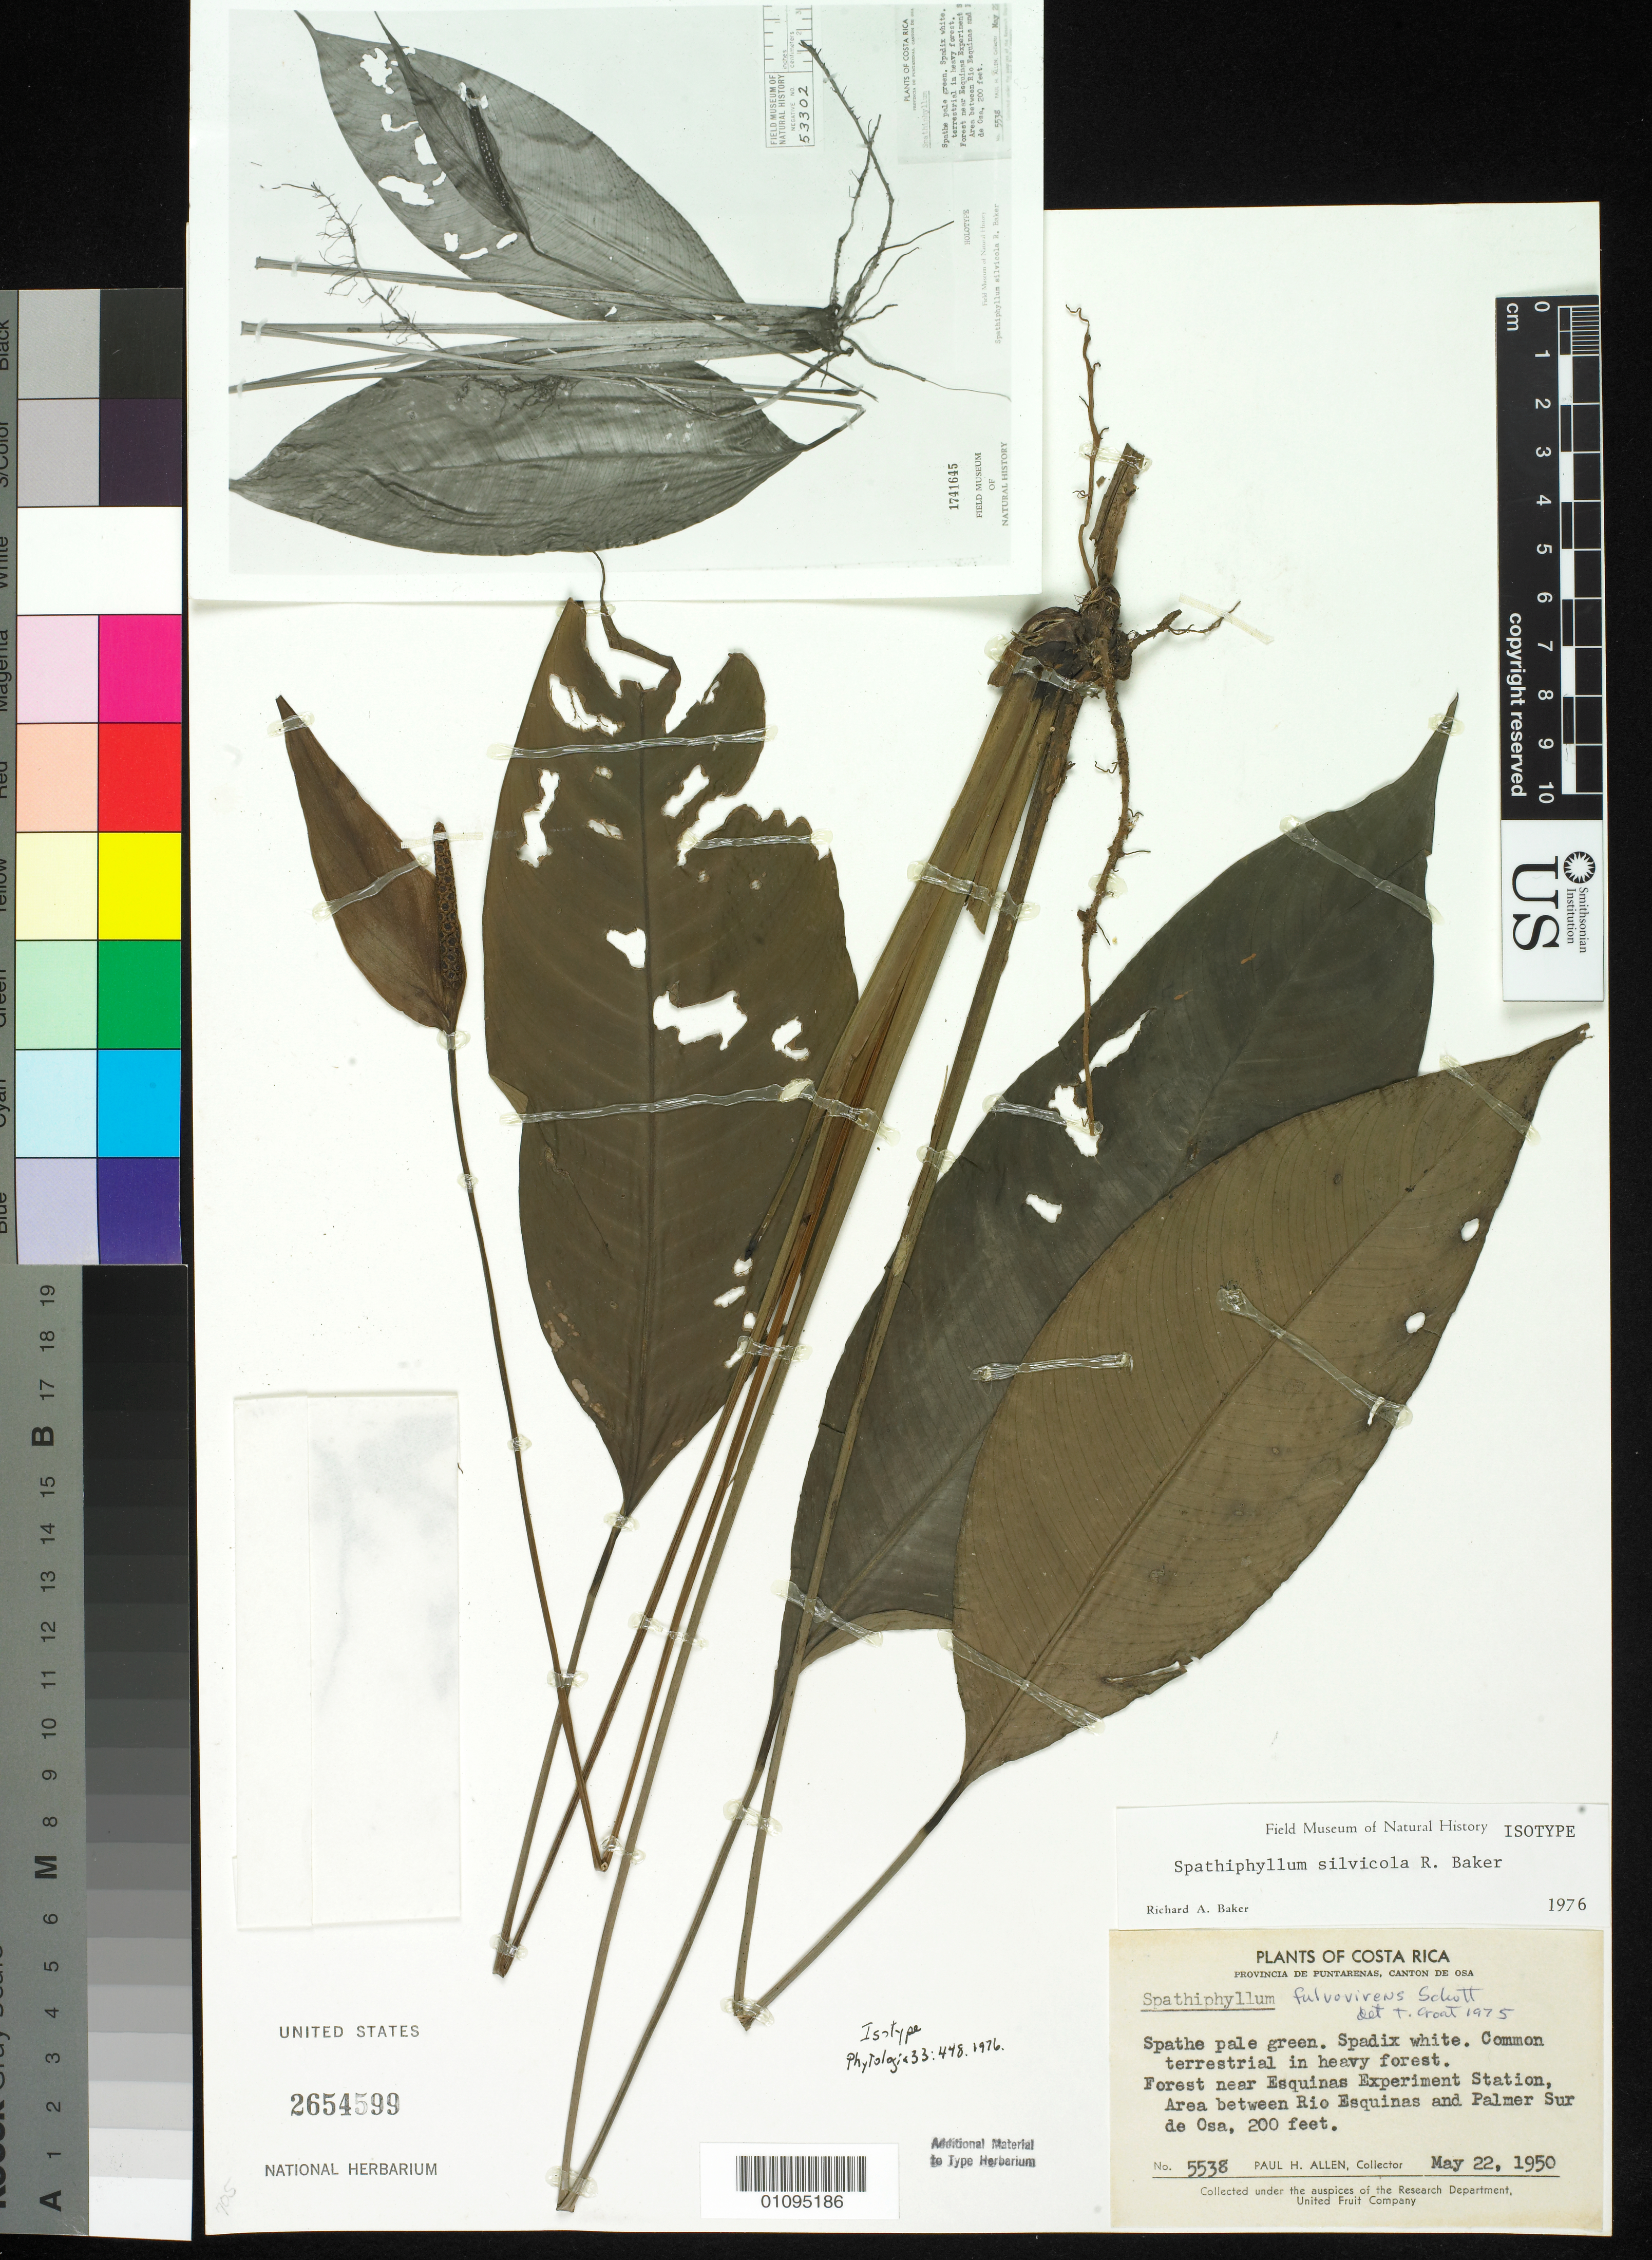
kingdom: Plantae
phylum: Tracheophyta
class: Liliopsida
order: Alismatales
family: Araceae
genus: Spathiphyllum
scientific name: Spathiphyllum silvicola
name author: R.A. Baker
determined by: Baker, R. A.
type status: Isotype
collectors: P. H. Allen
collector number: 5538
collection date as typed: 22 May 1950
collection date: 1950-05-22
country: Costa Rica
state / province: Puntarenas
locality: Esquinas Experiment Station, area between Rio Esquinas and Palmar Sur de Osa. Canton de Osa.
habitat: Common terrestrial in heavy forest.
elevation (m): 61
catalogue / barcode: US 2654599